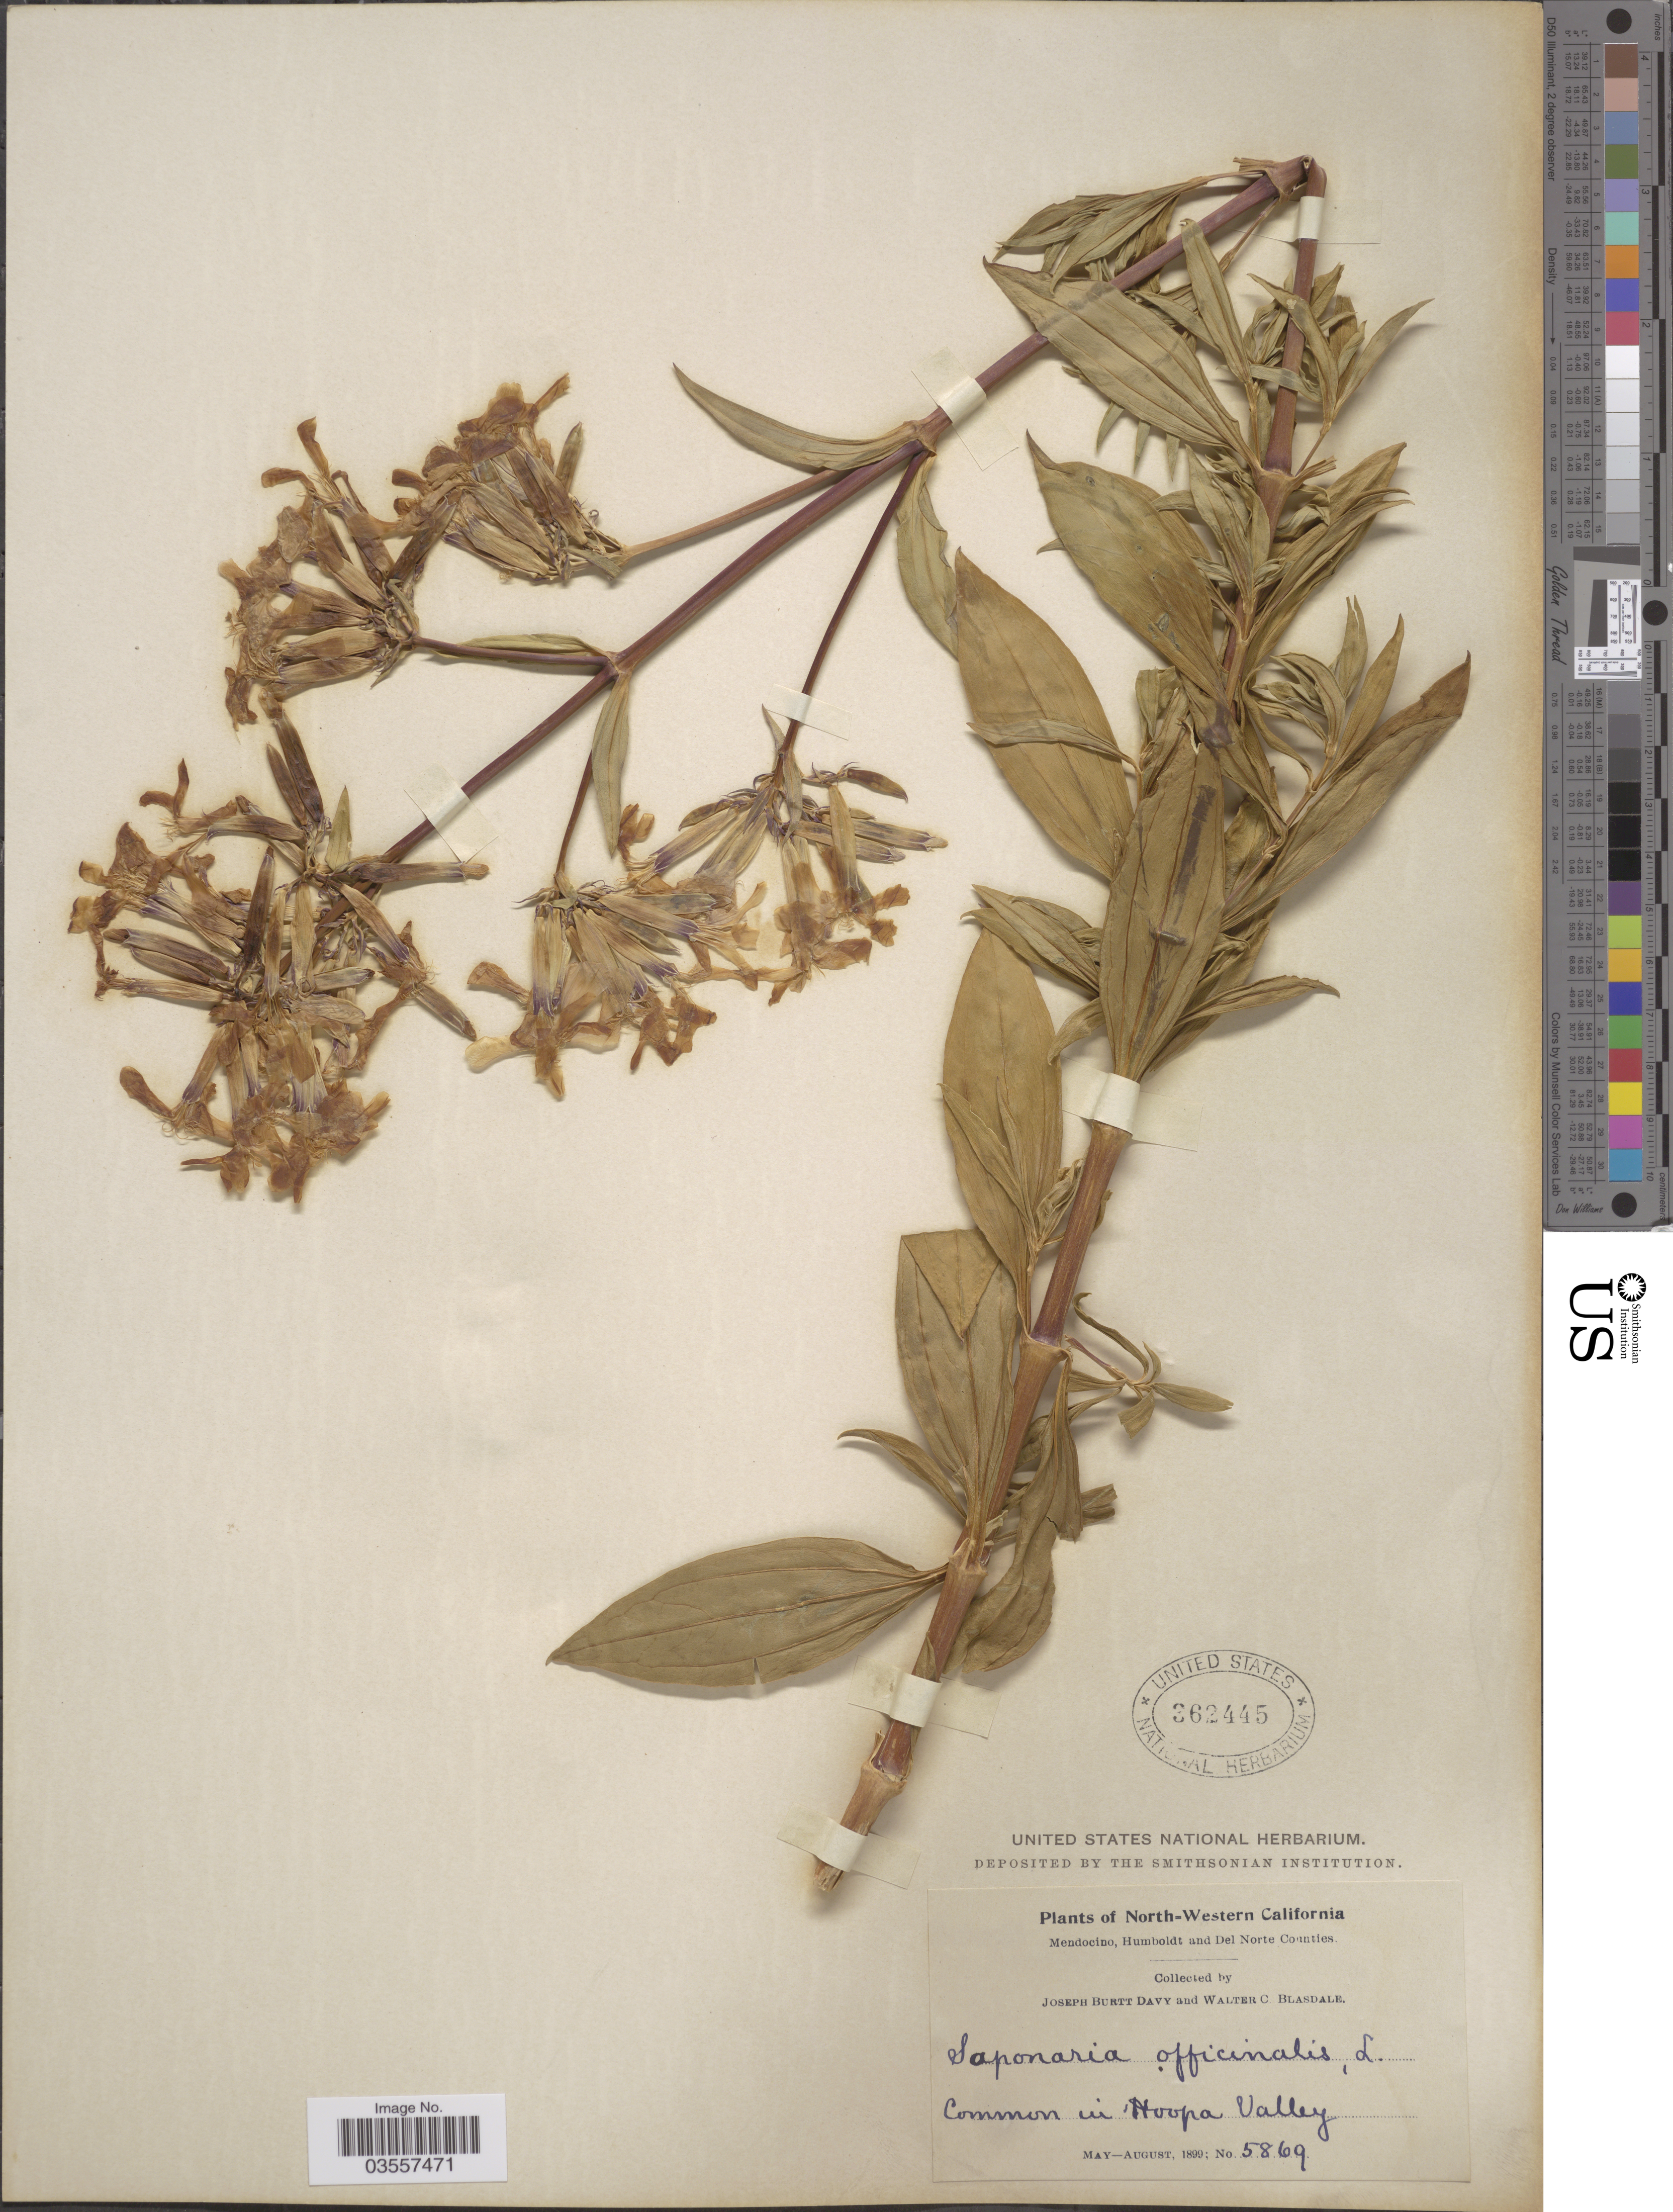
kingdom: Plantae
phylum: Tracheophyta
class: Magnoliopsida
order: Caryophyllales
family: Caryophyllaceae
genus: Saponaria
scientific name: Saponaria officinalis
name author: L.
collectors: J. Burtt Davy & W. Blasdale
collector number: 5869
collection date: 1899-05/1899-08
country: United States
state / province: California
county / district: Mendocino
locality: North-Western California. Mendocino, Humboldt and Del Norte Counties. Common in Hoopa Valley.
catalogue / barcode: US 362445